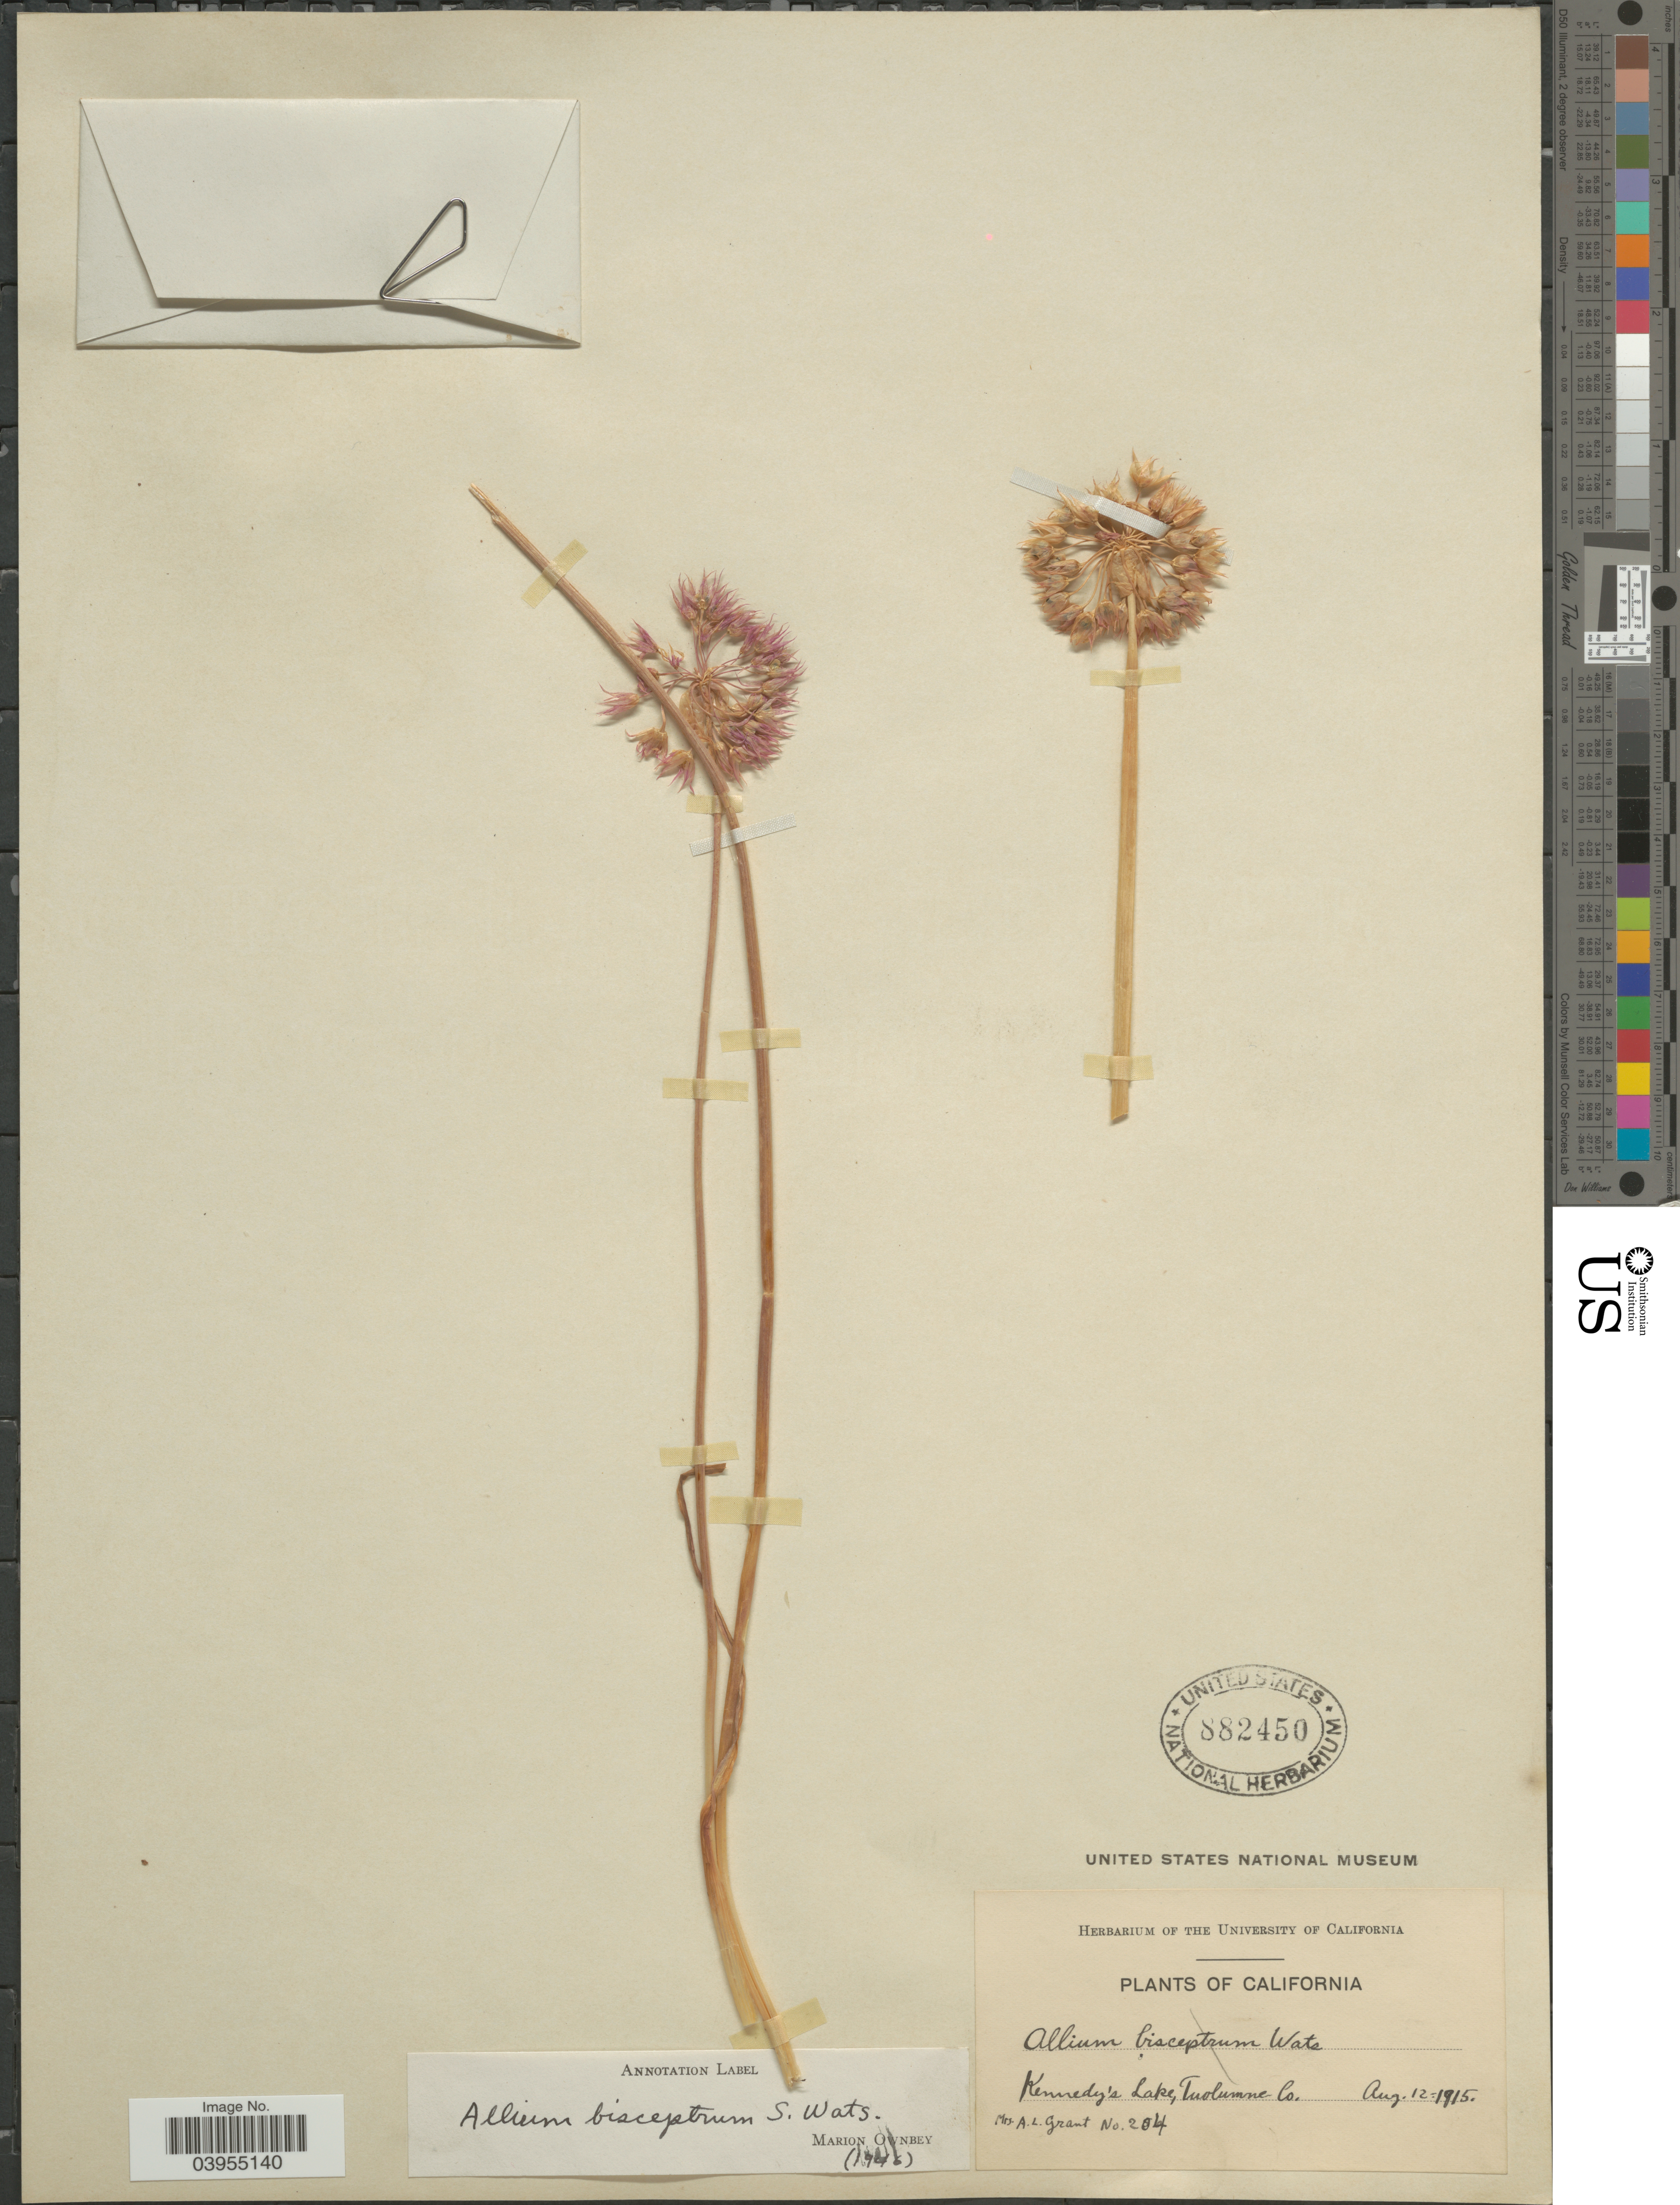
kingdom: Plantae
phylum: Tracheophyta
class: Liliopsida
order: Asparagales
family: Amaryllidaceae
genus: Allium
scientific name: Allium bisceptrum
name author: S. Watson in C. King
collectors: A. L. Grant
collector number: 204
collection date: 1915-08-12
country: United States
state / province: California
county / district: Tuolumne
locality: Kennedy's Lake, Tuolumne Co.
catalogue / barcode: US 882450